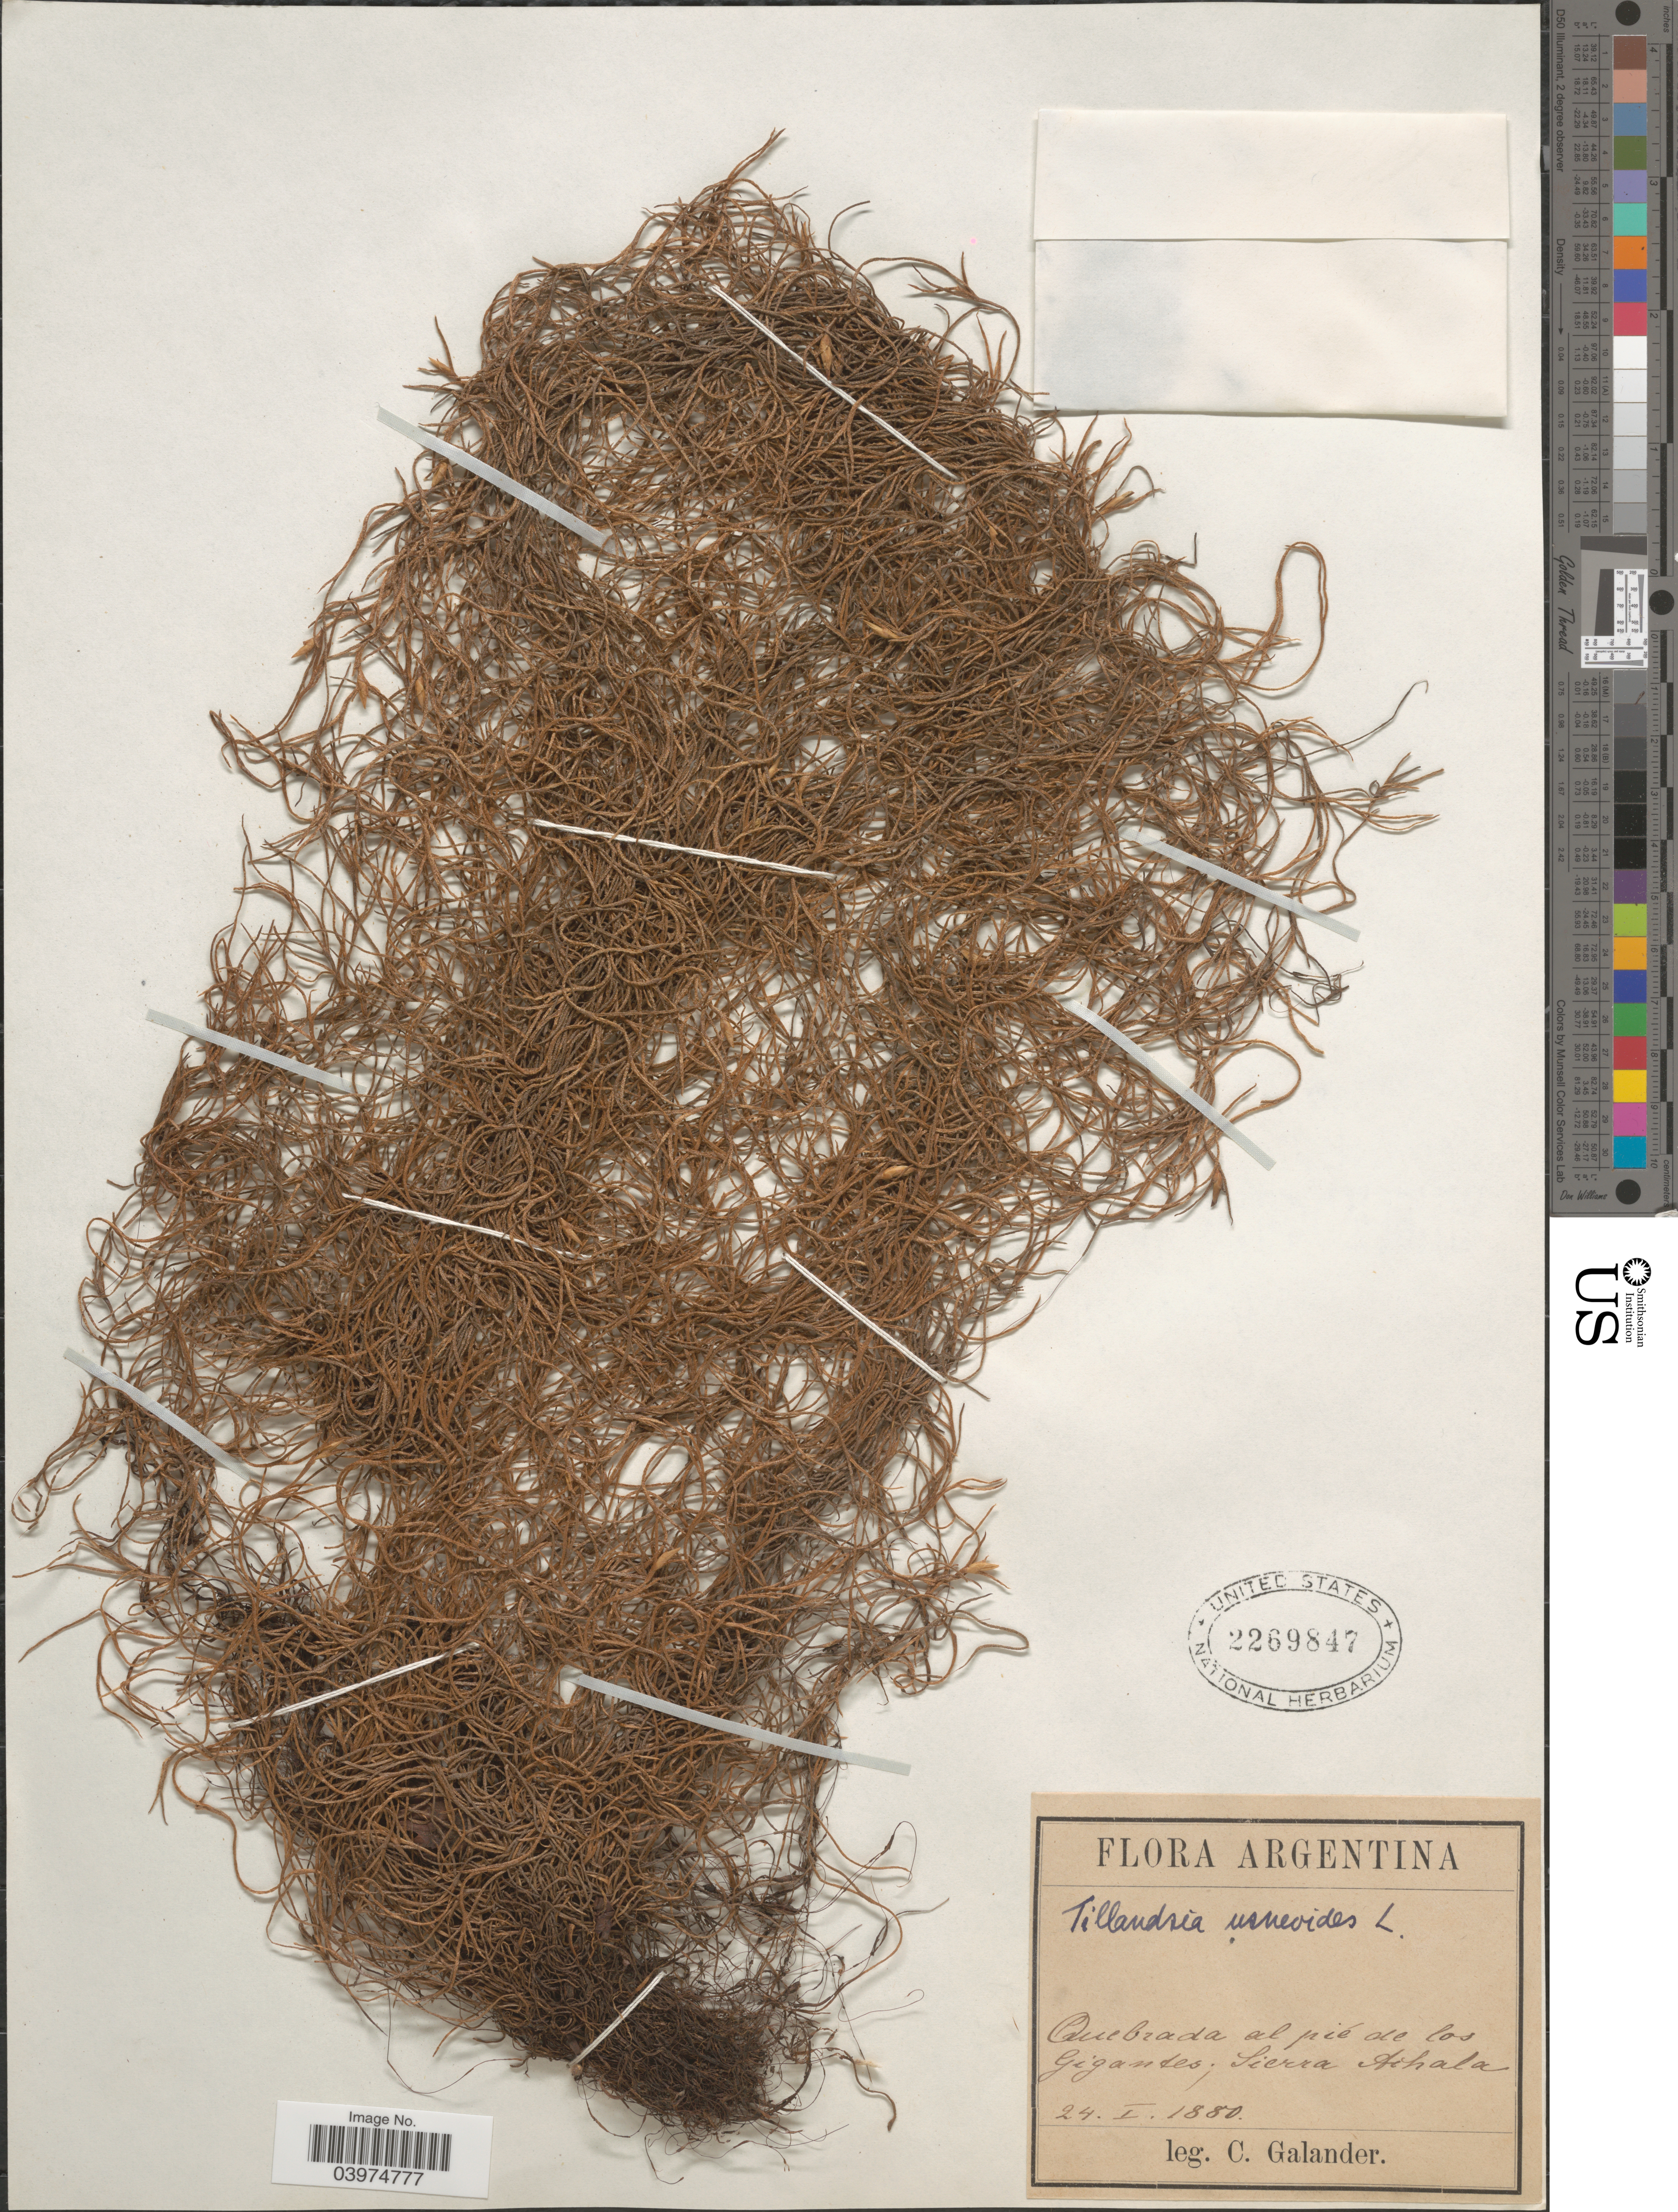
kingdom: Plantae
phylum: Tracheophyta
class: Liliopsida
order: Poales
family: Bromeliaceae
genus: Tillandsia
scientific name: Tillandsia usneoides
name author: (L.) L.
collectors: C. Galander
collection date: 1880-01-24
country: Argentina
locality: Quebrada al pie de los Gigantes. Sierra Achala.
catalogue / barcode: US 2269847